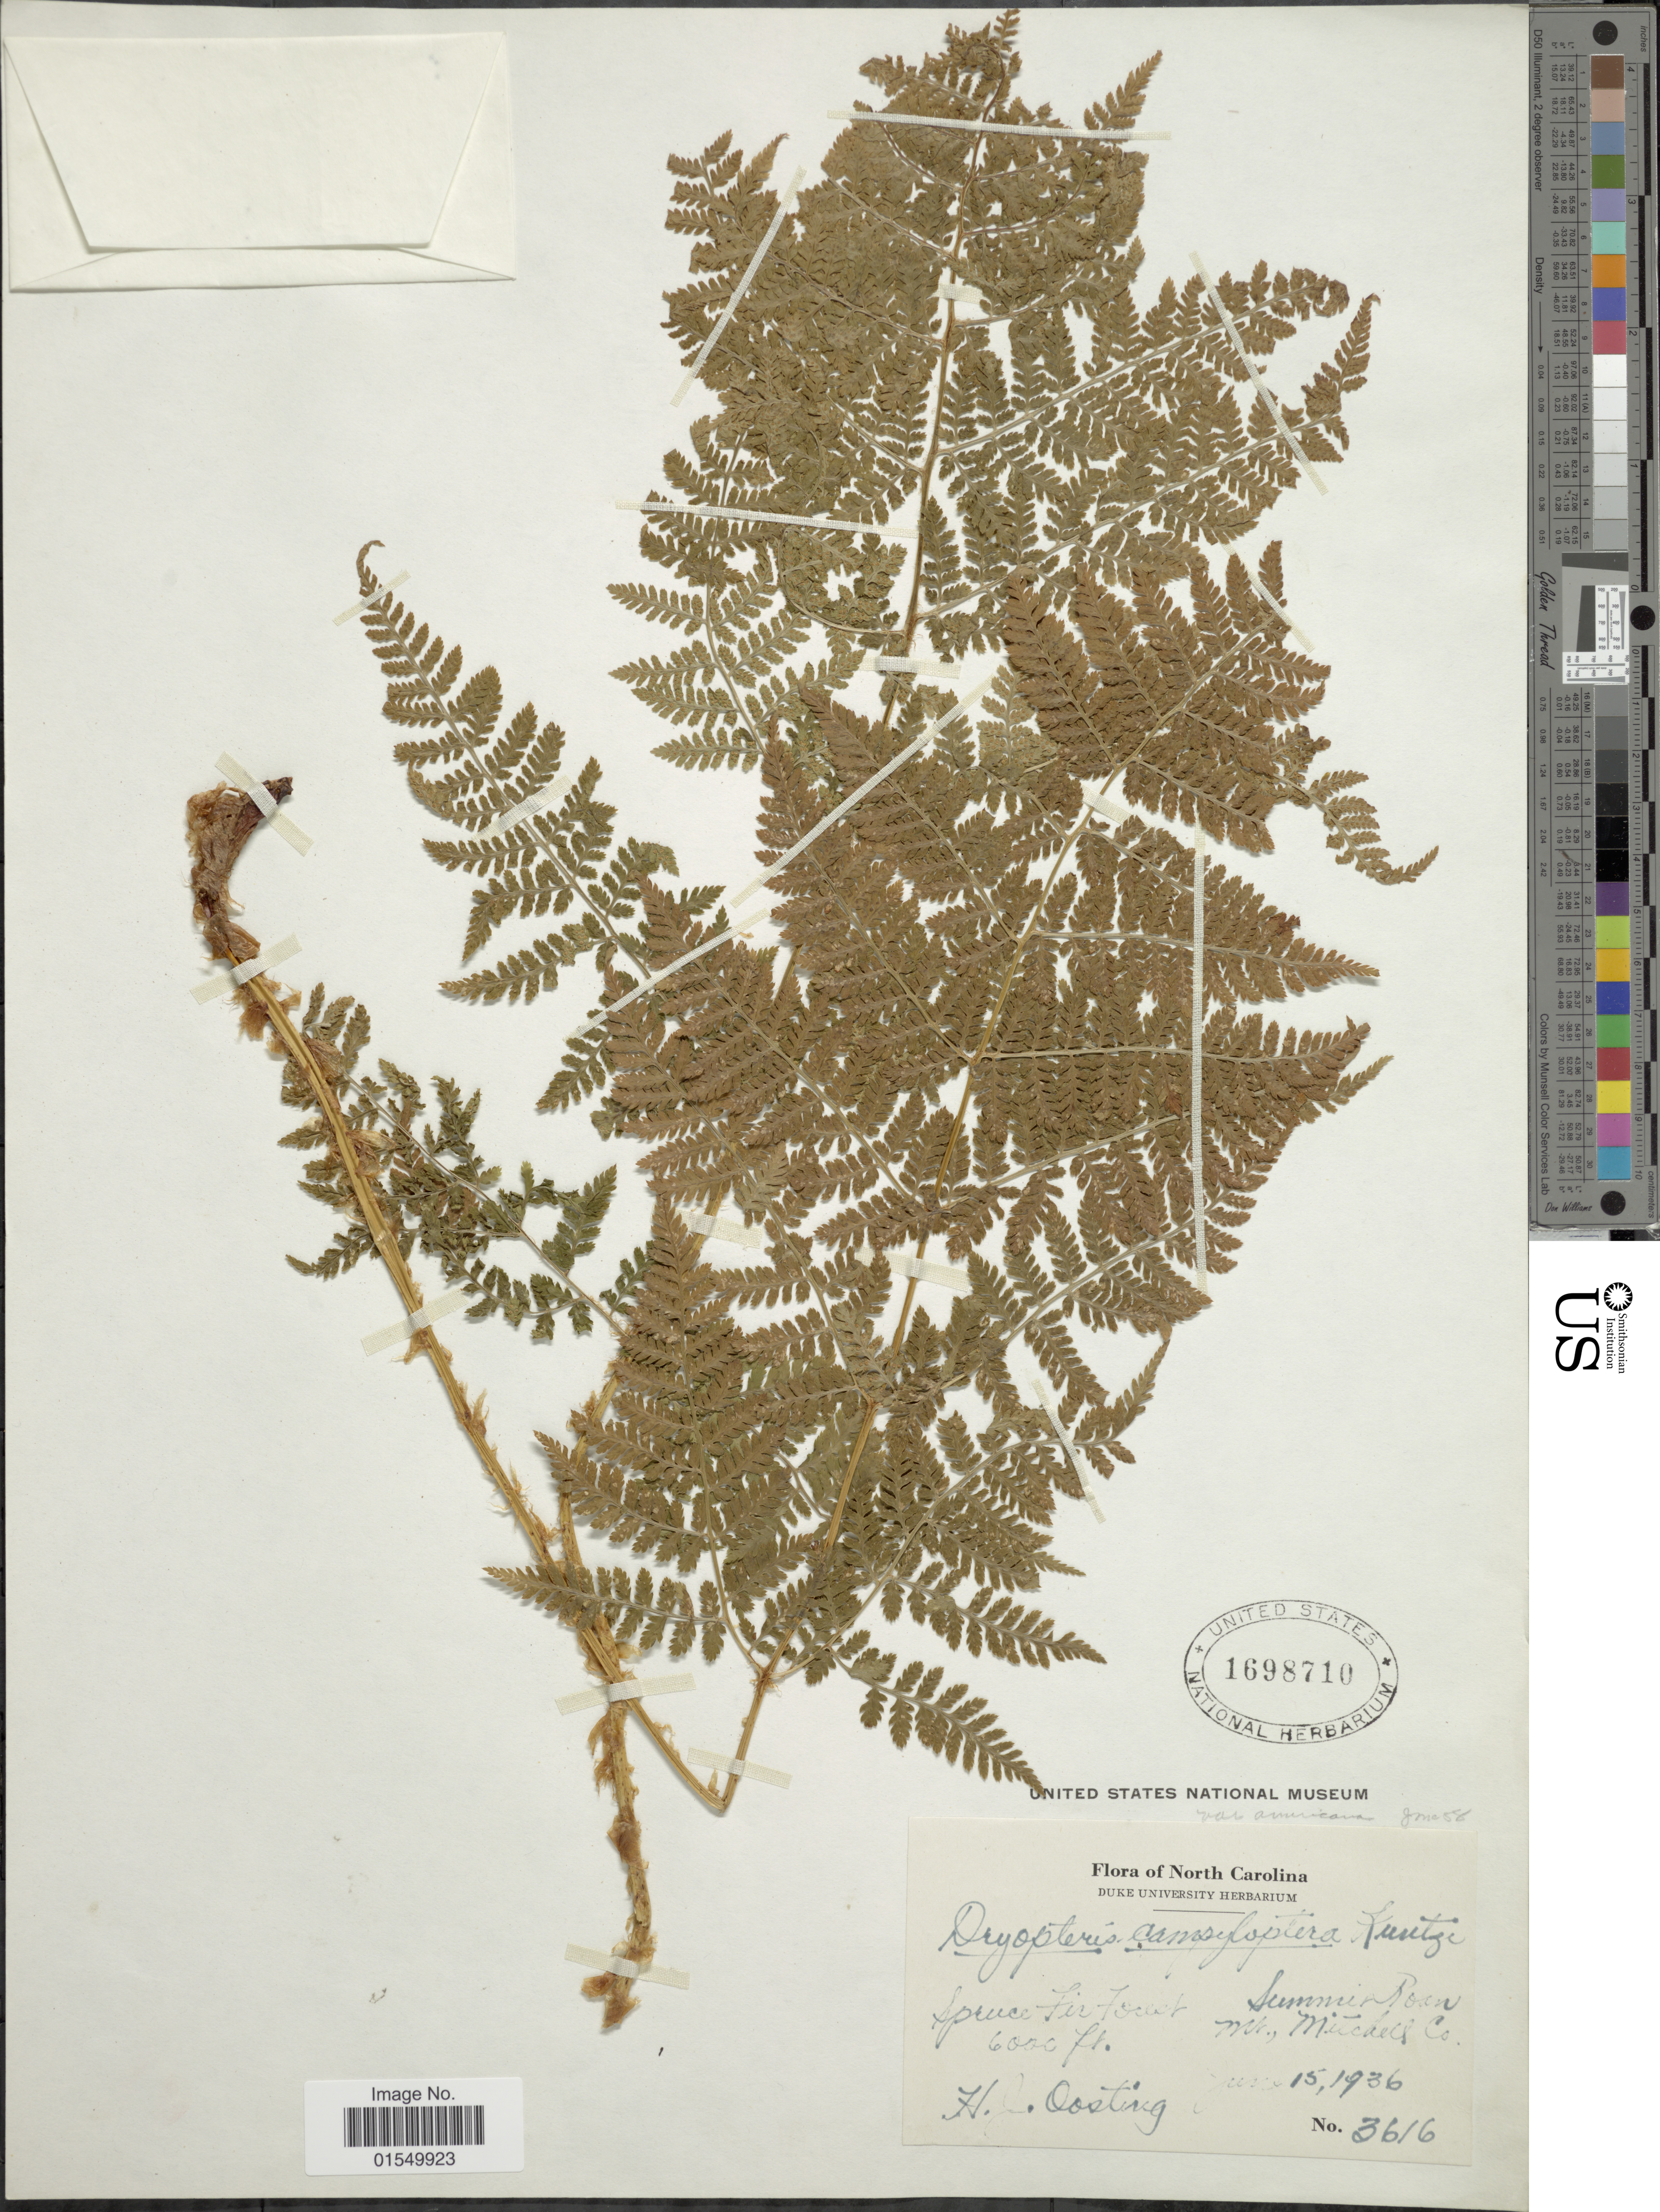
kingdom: Plantae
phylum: Tracheophyta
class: Polypodiopsida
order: Polypodiales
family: Dryopteridaceae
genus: Dryopteris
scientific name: Dryopteris campyloptera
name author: Clarkson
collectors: H. Oosting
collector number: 3616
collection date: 1936-06-15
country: United States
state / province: North Carolina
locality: Spruce Fir Forest, Summit Roan Mt., Mitchell Co.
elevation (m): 1829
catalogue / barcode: US 1698710